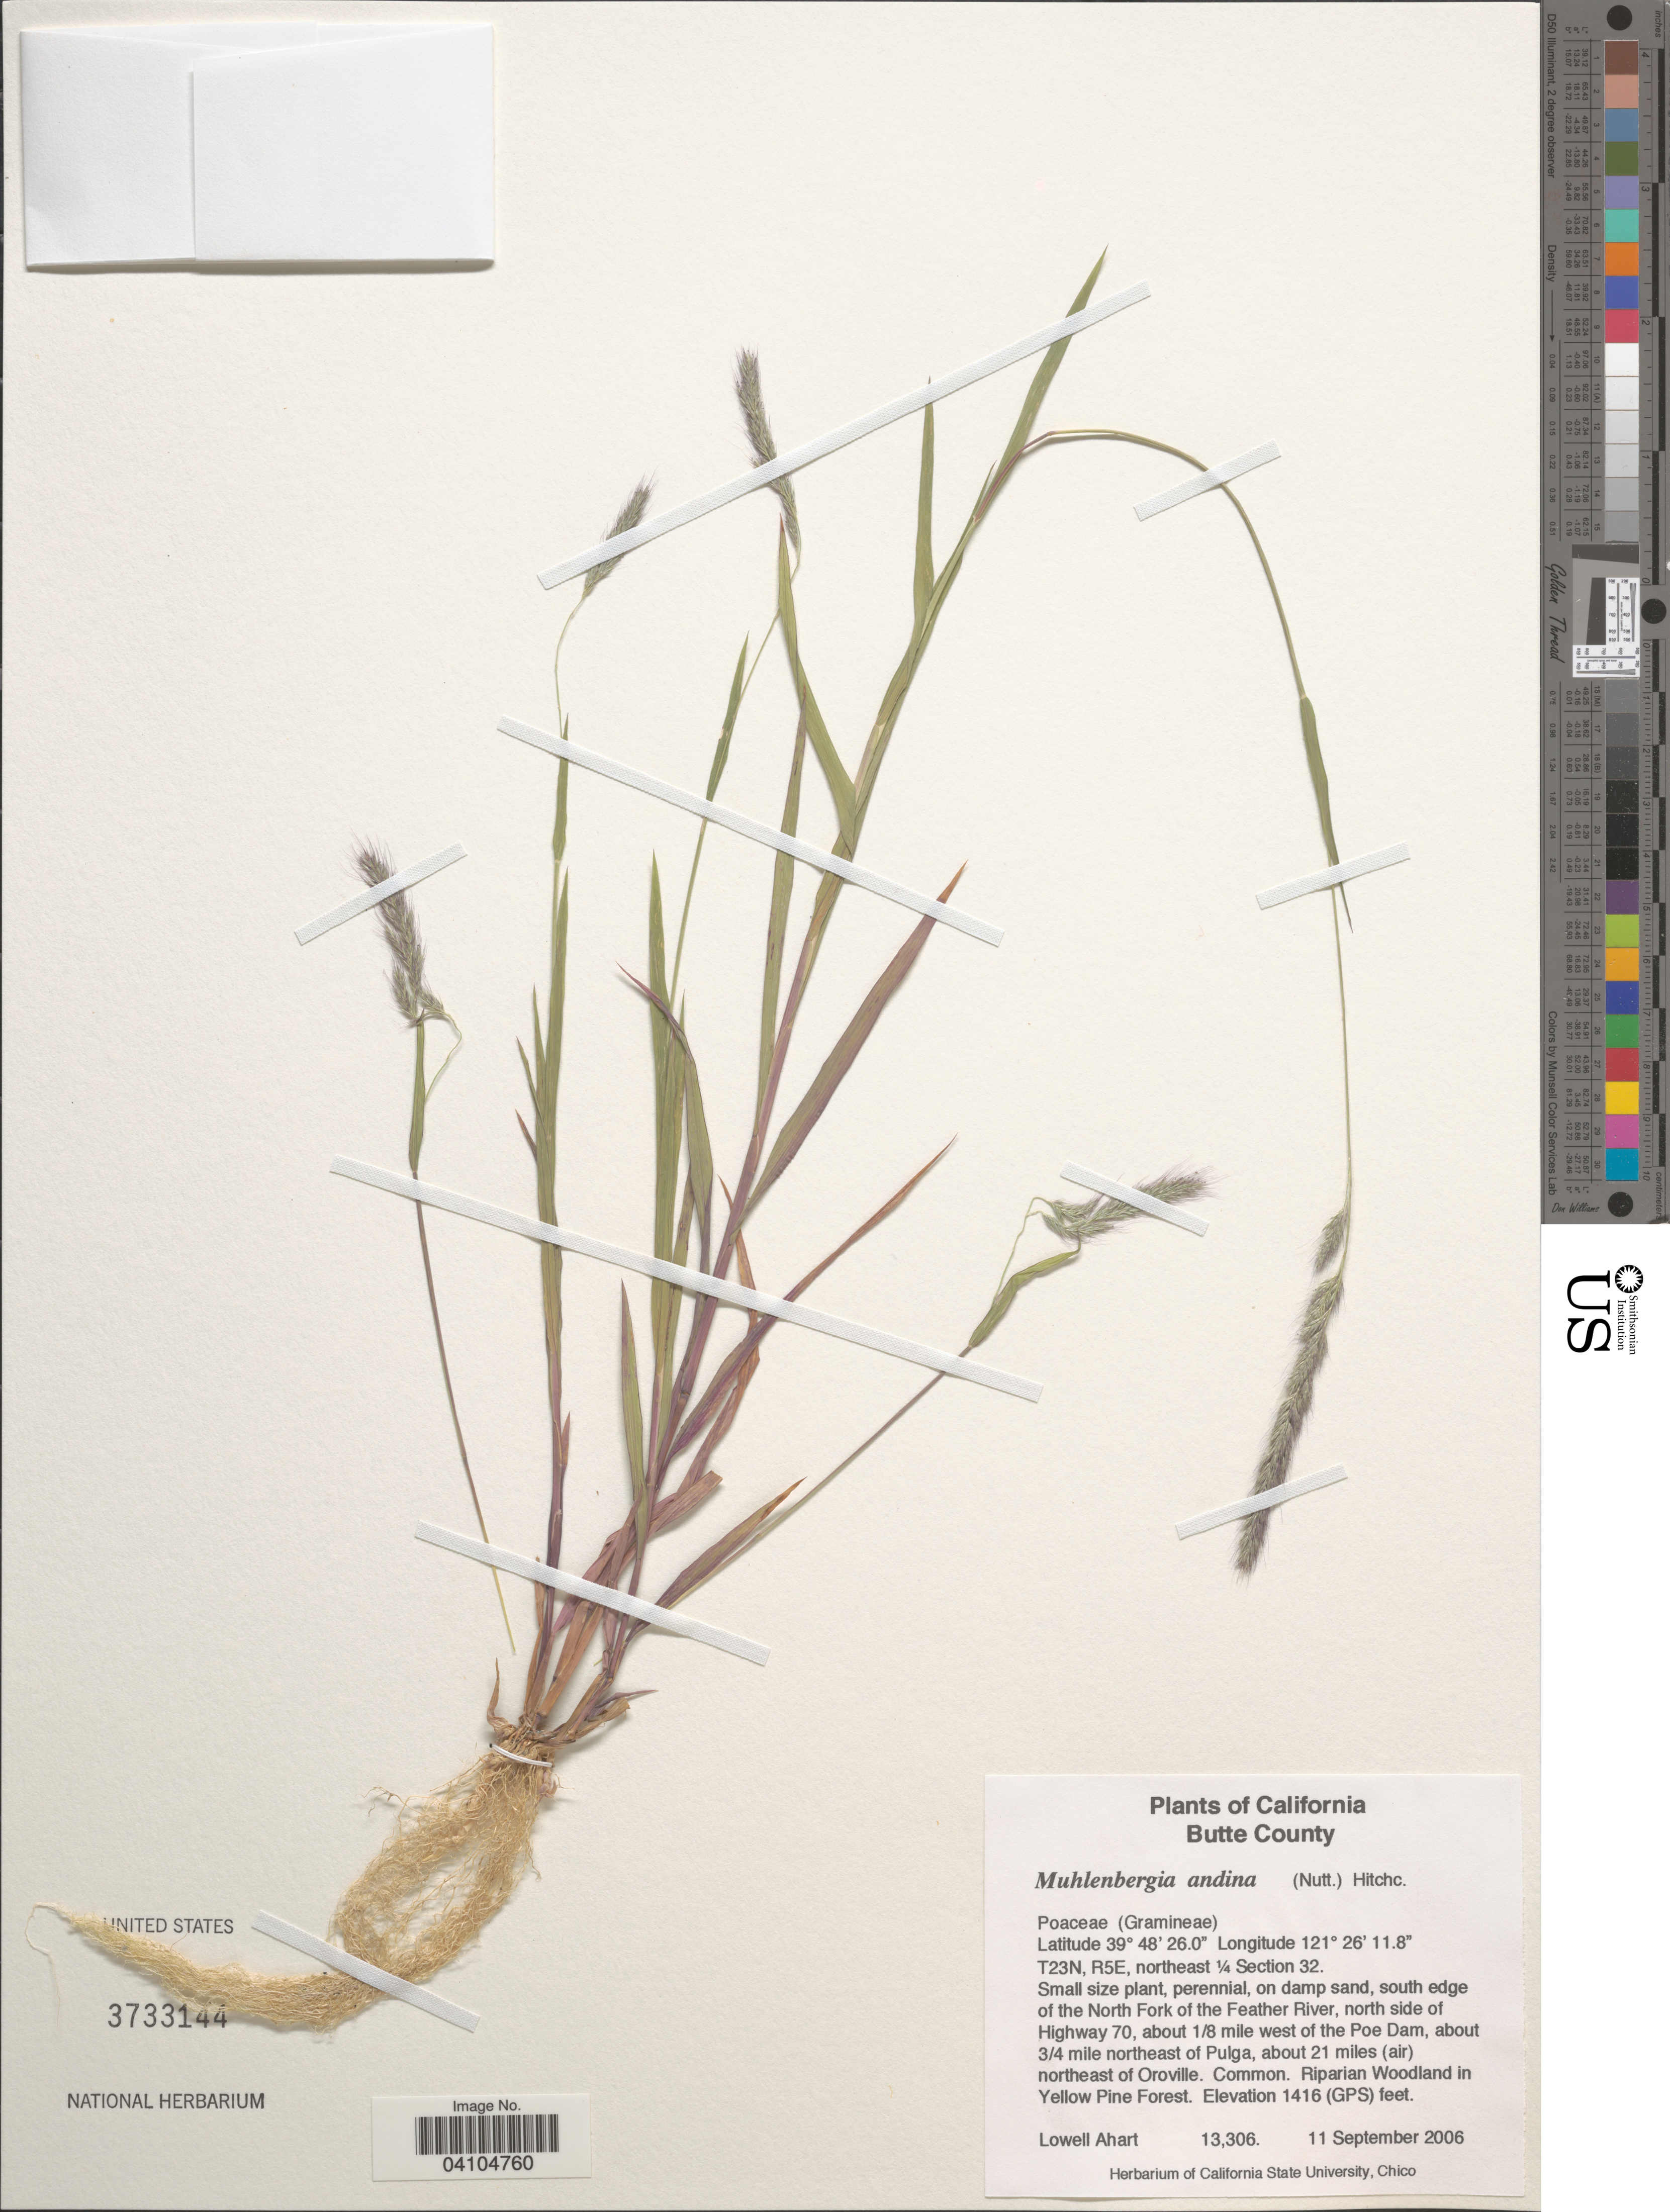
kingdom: Plantae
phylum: Tracheophyta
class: Liliopsida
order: Poales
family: Poaceae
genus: Muhlenbergia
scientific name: Muhlenbergia andina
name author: (Nutt.) Hitchc.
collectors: L. Ahart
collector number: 13306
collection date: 2006-09-11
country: United States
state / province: California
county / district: Butte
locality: Butte County. T23N, R5E, northeast ¼ Section 32. South edge of the North Fork of the Feather River, north side of Highway 70, about 1/8 mile west of the Poe Dam, about 3/4 mile northeast of Pulga, about 21 miles (air) northeast of Oroville. Riparian Woods in Yellow Pine Forest.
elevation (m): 432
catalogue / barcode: US 3733144